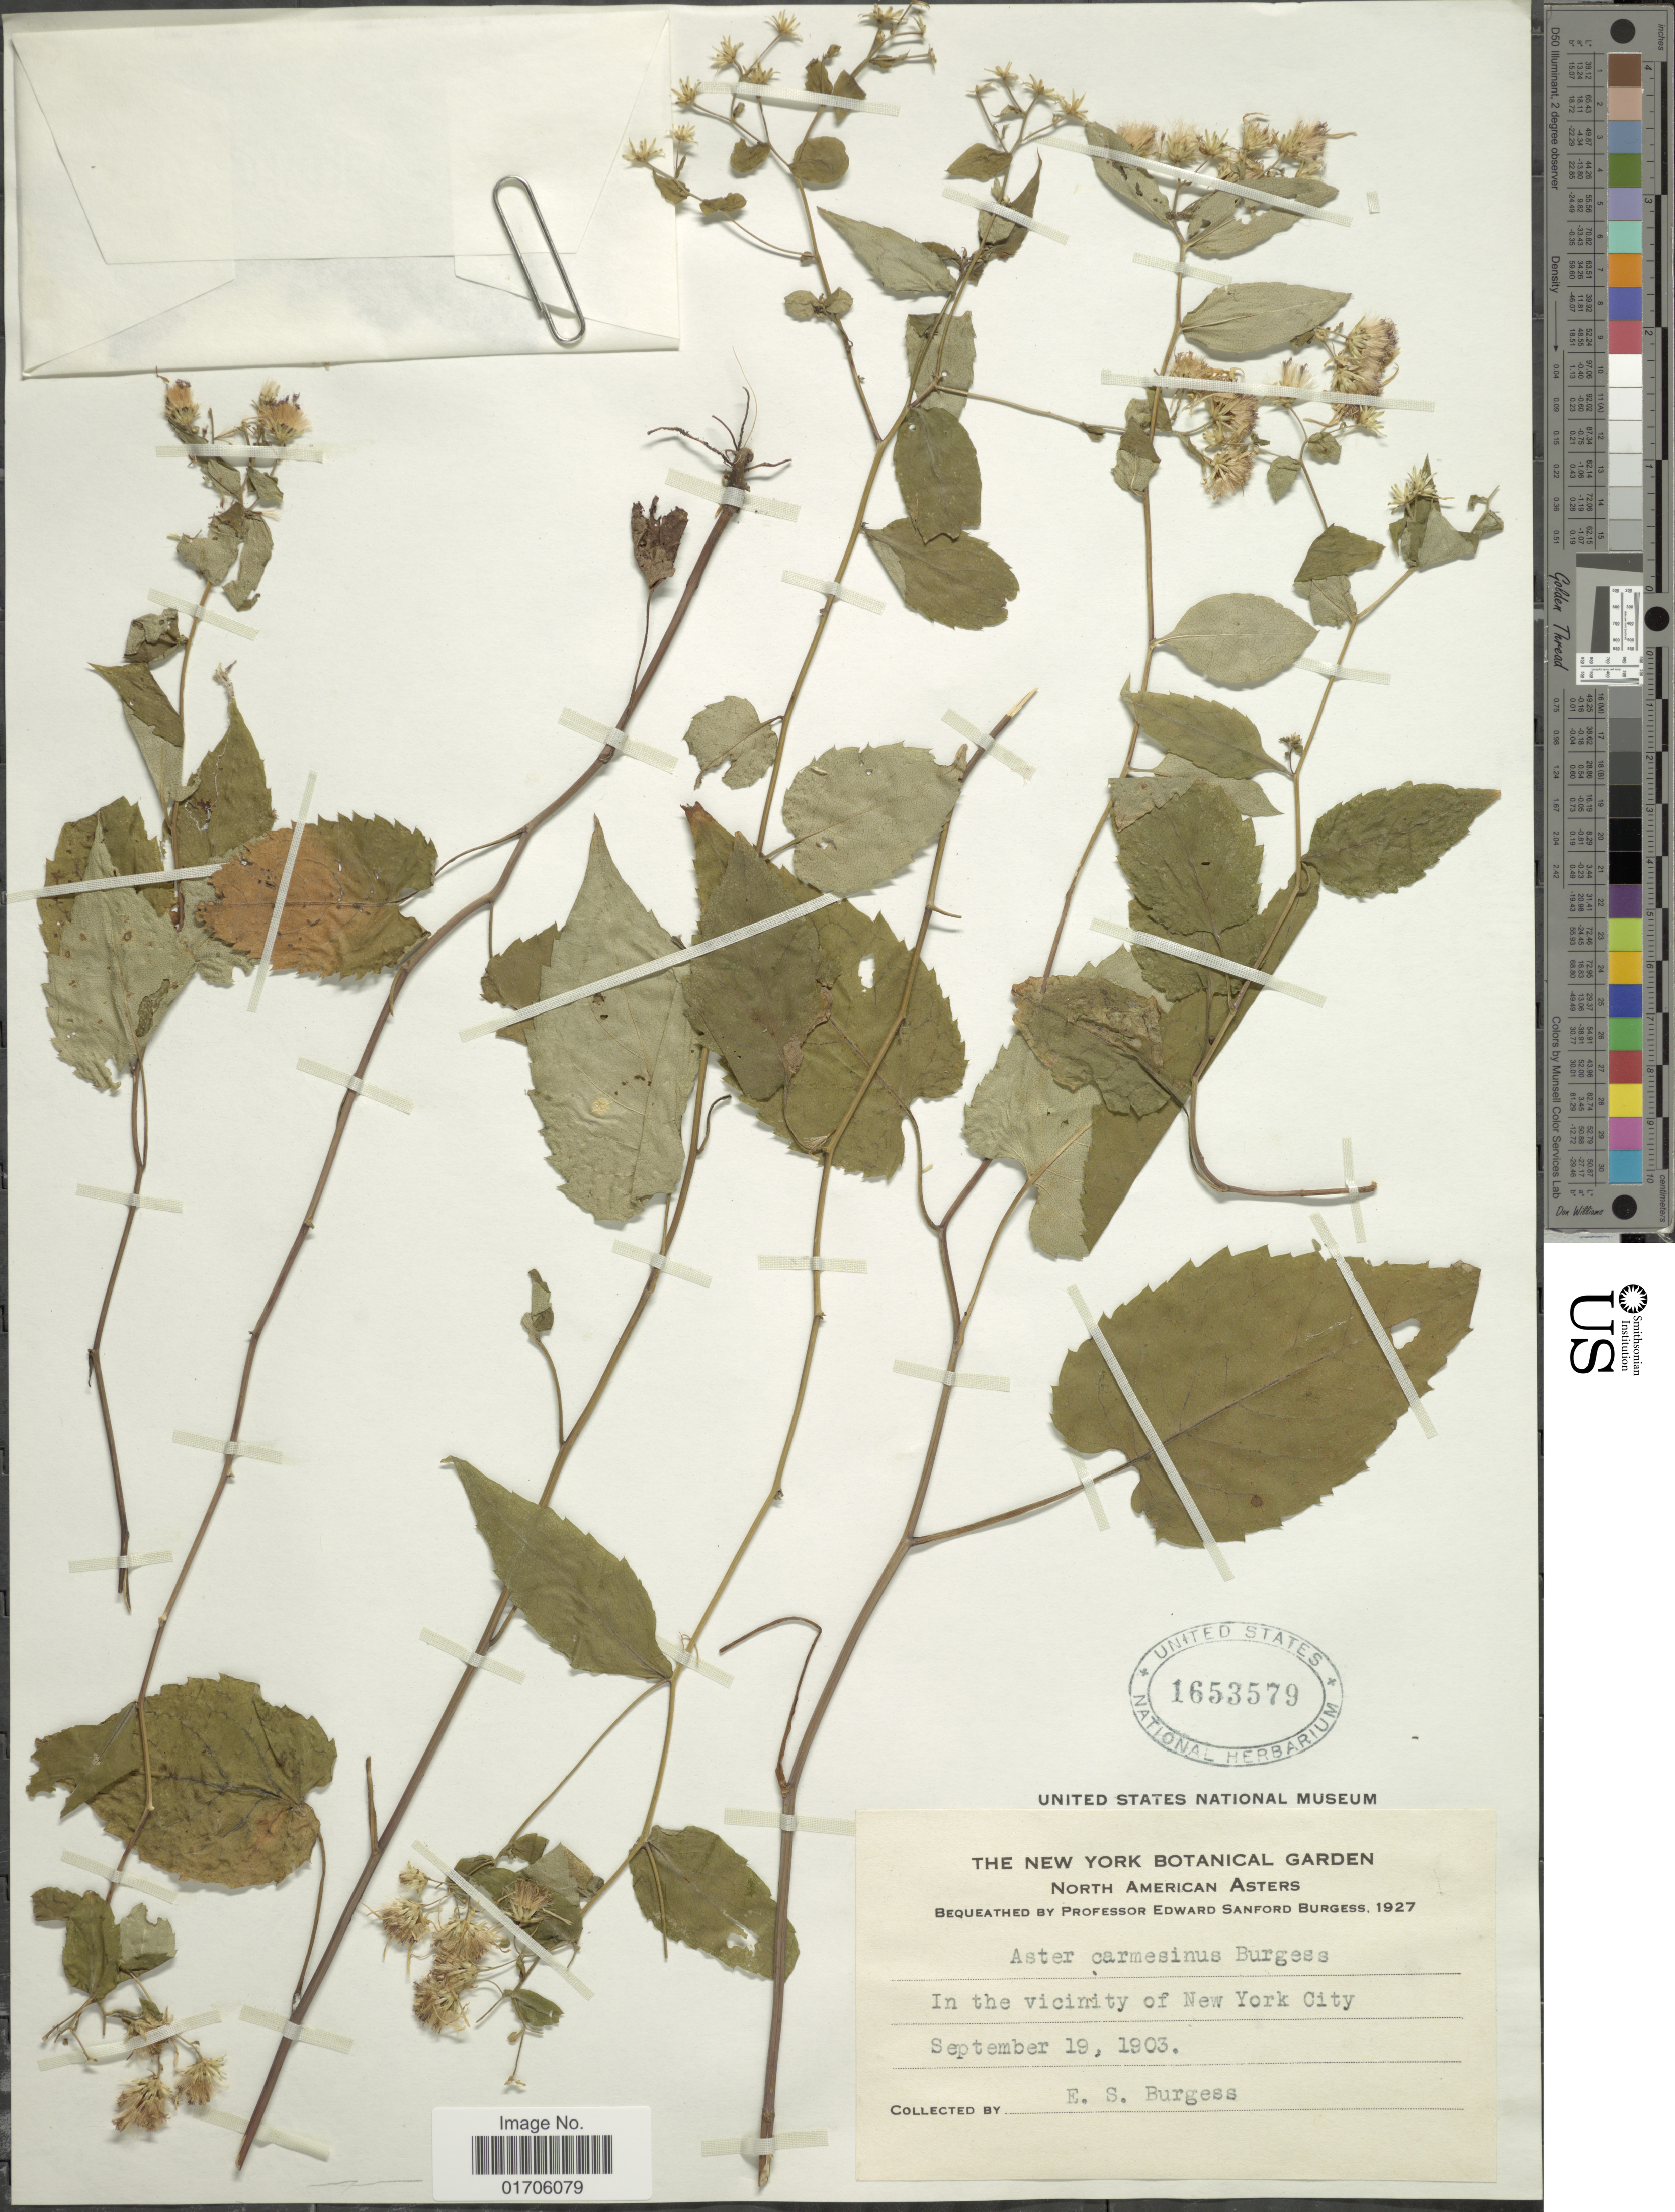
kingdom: Plantae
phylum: Tracheophyta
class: Magnoliopsida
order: Asterales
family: Asteraceae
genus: Aster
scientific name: Aster carmesinus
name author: E.S. Burgess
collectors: E. Burgess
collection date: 1903-09-19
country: United States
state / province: New York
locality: In the vicinity of New York City.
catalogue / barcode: US 1653579